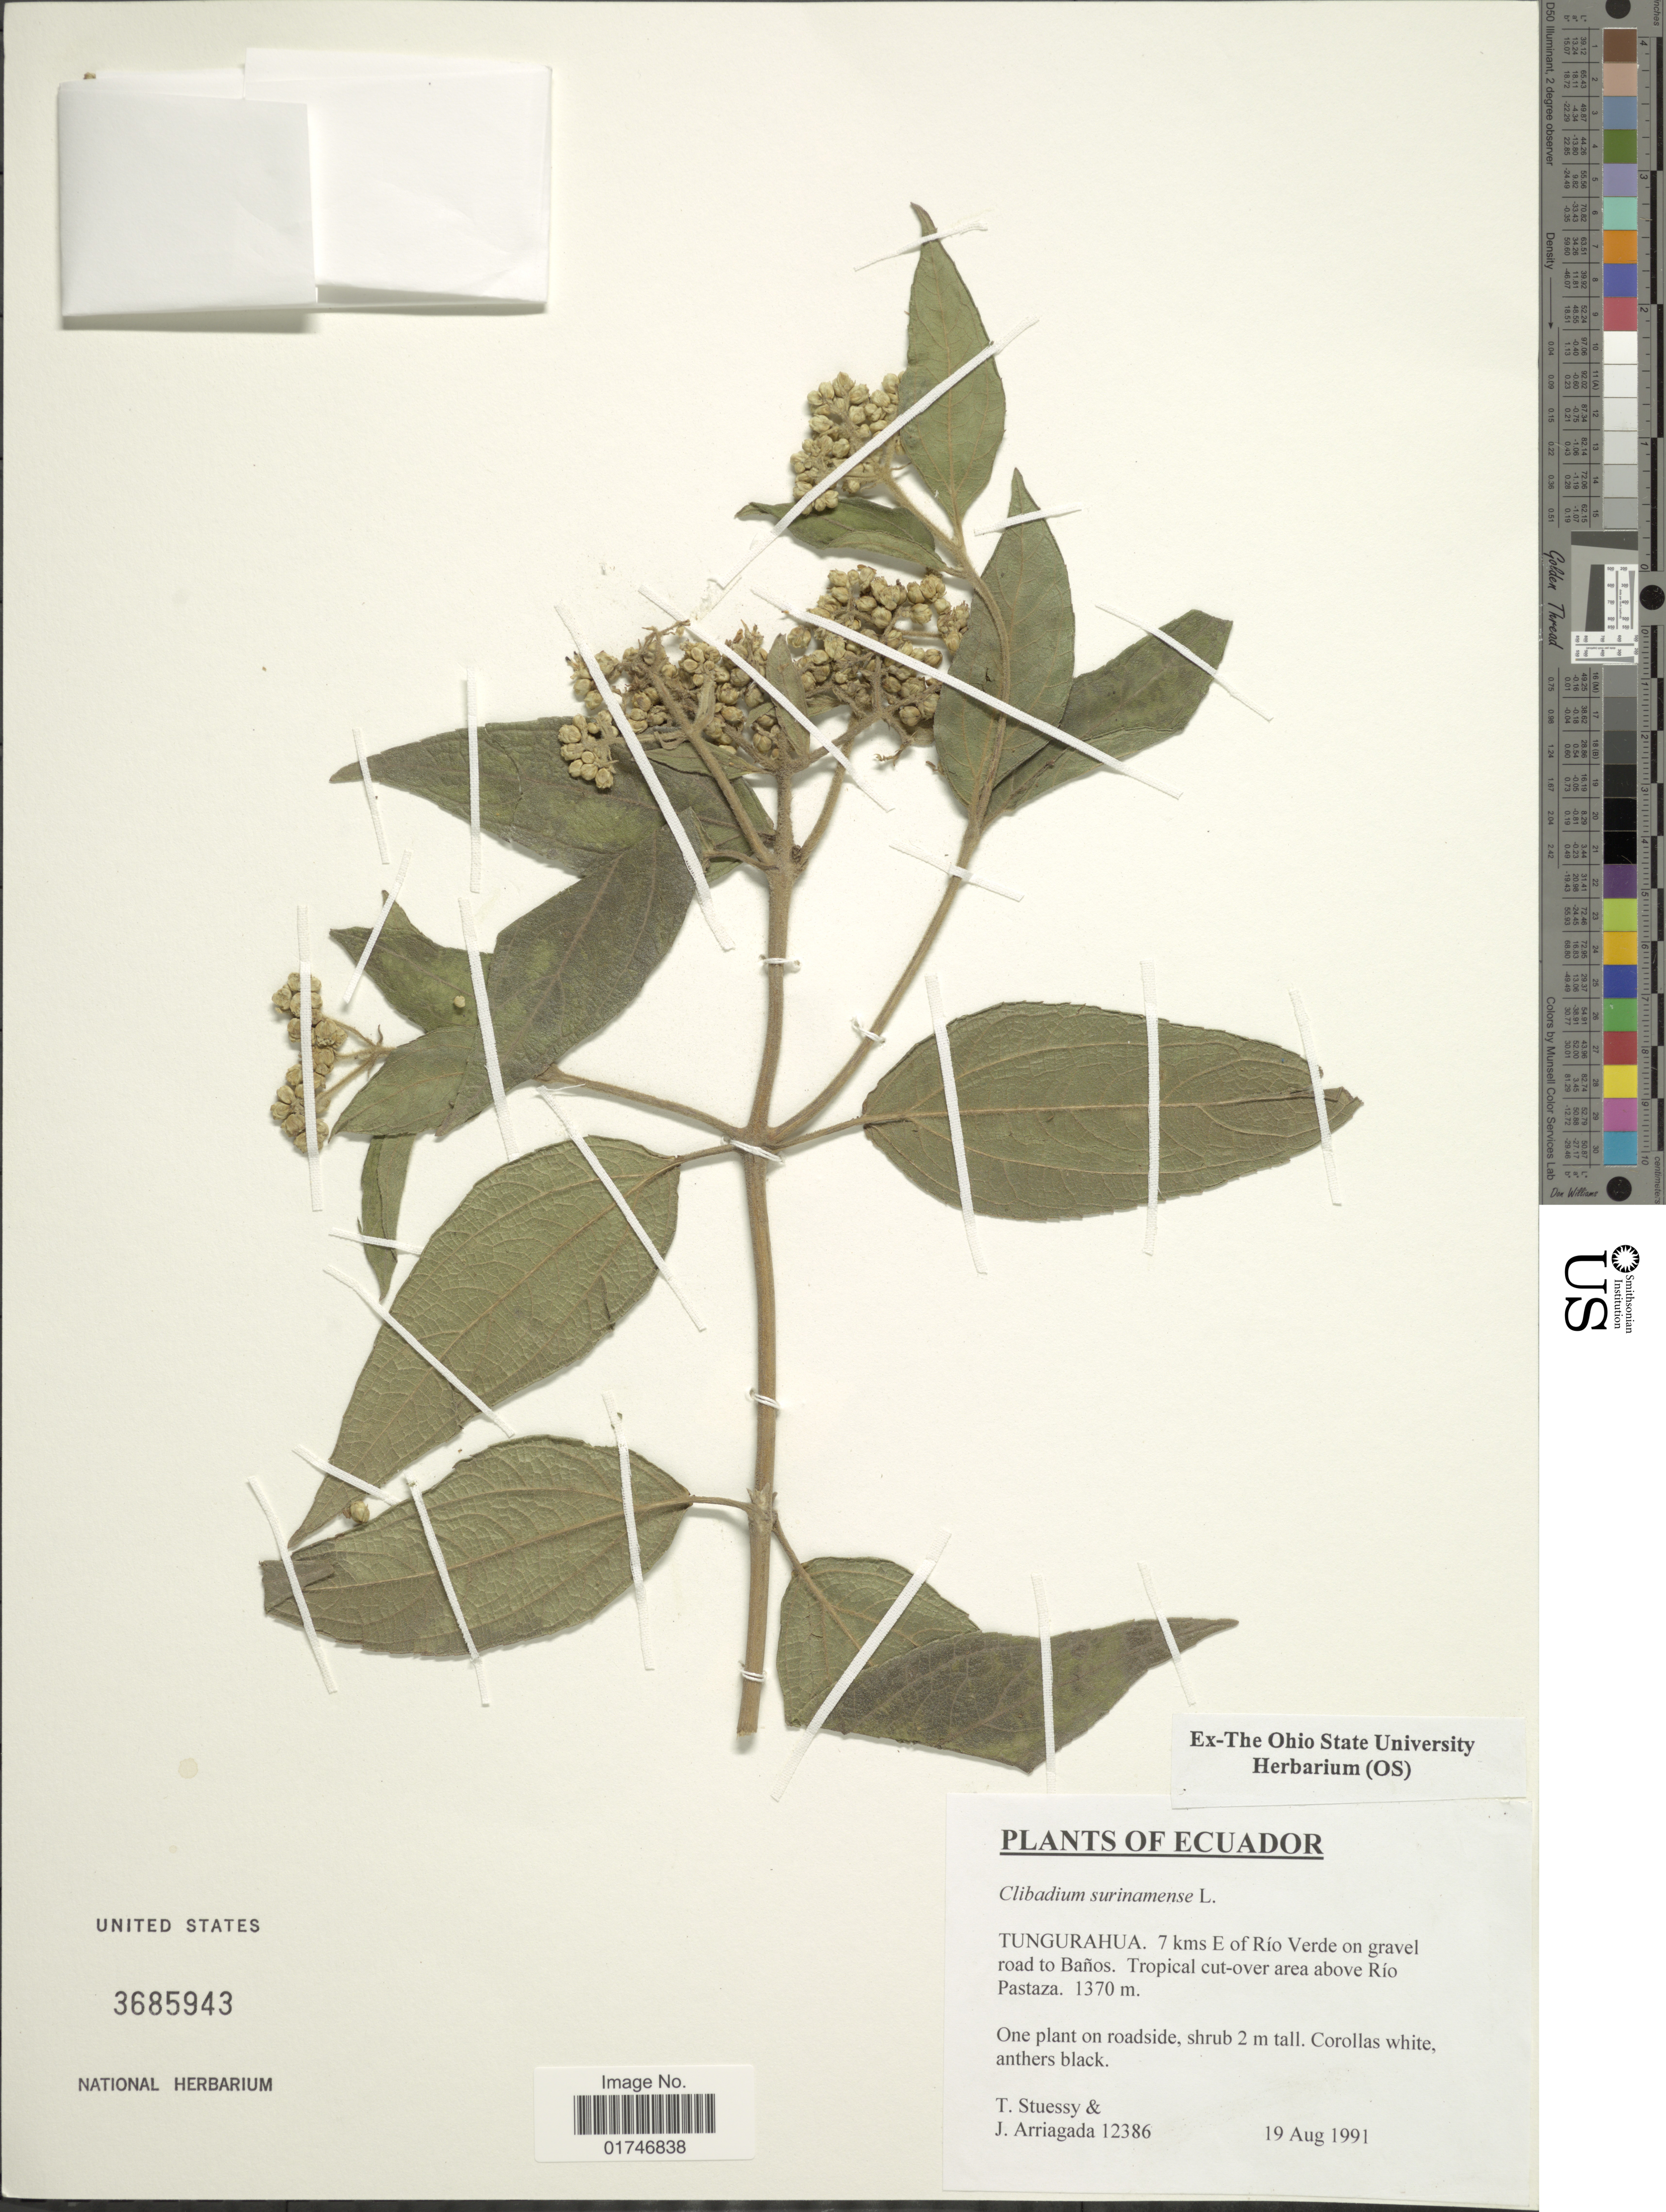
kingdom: Plantae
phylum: Tracheophyta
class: Magnoliopsida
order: Asterales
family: Asteraceae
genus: Clibadium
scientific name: Clibadium surinamense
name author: L.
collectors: T. Stuessy & J. Arriagada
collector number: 12386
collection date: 1991-08-19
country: Ecuador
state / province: Tungurahua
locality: Tungurahua. 7 kms E of Rio Verde on gravel road to Baños. Tropical cut-over area above Rio Pastaza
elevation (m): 1370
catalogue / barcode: US 3685943